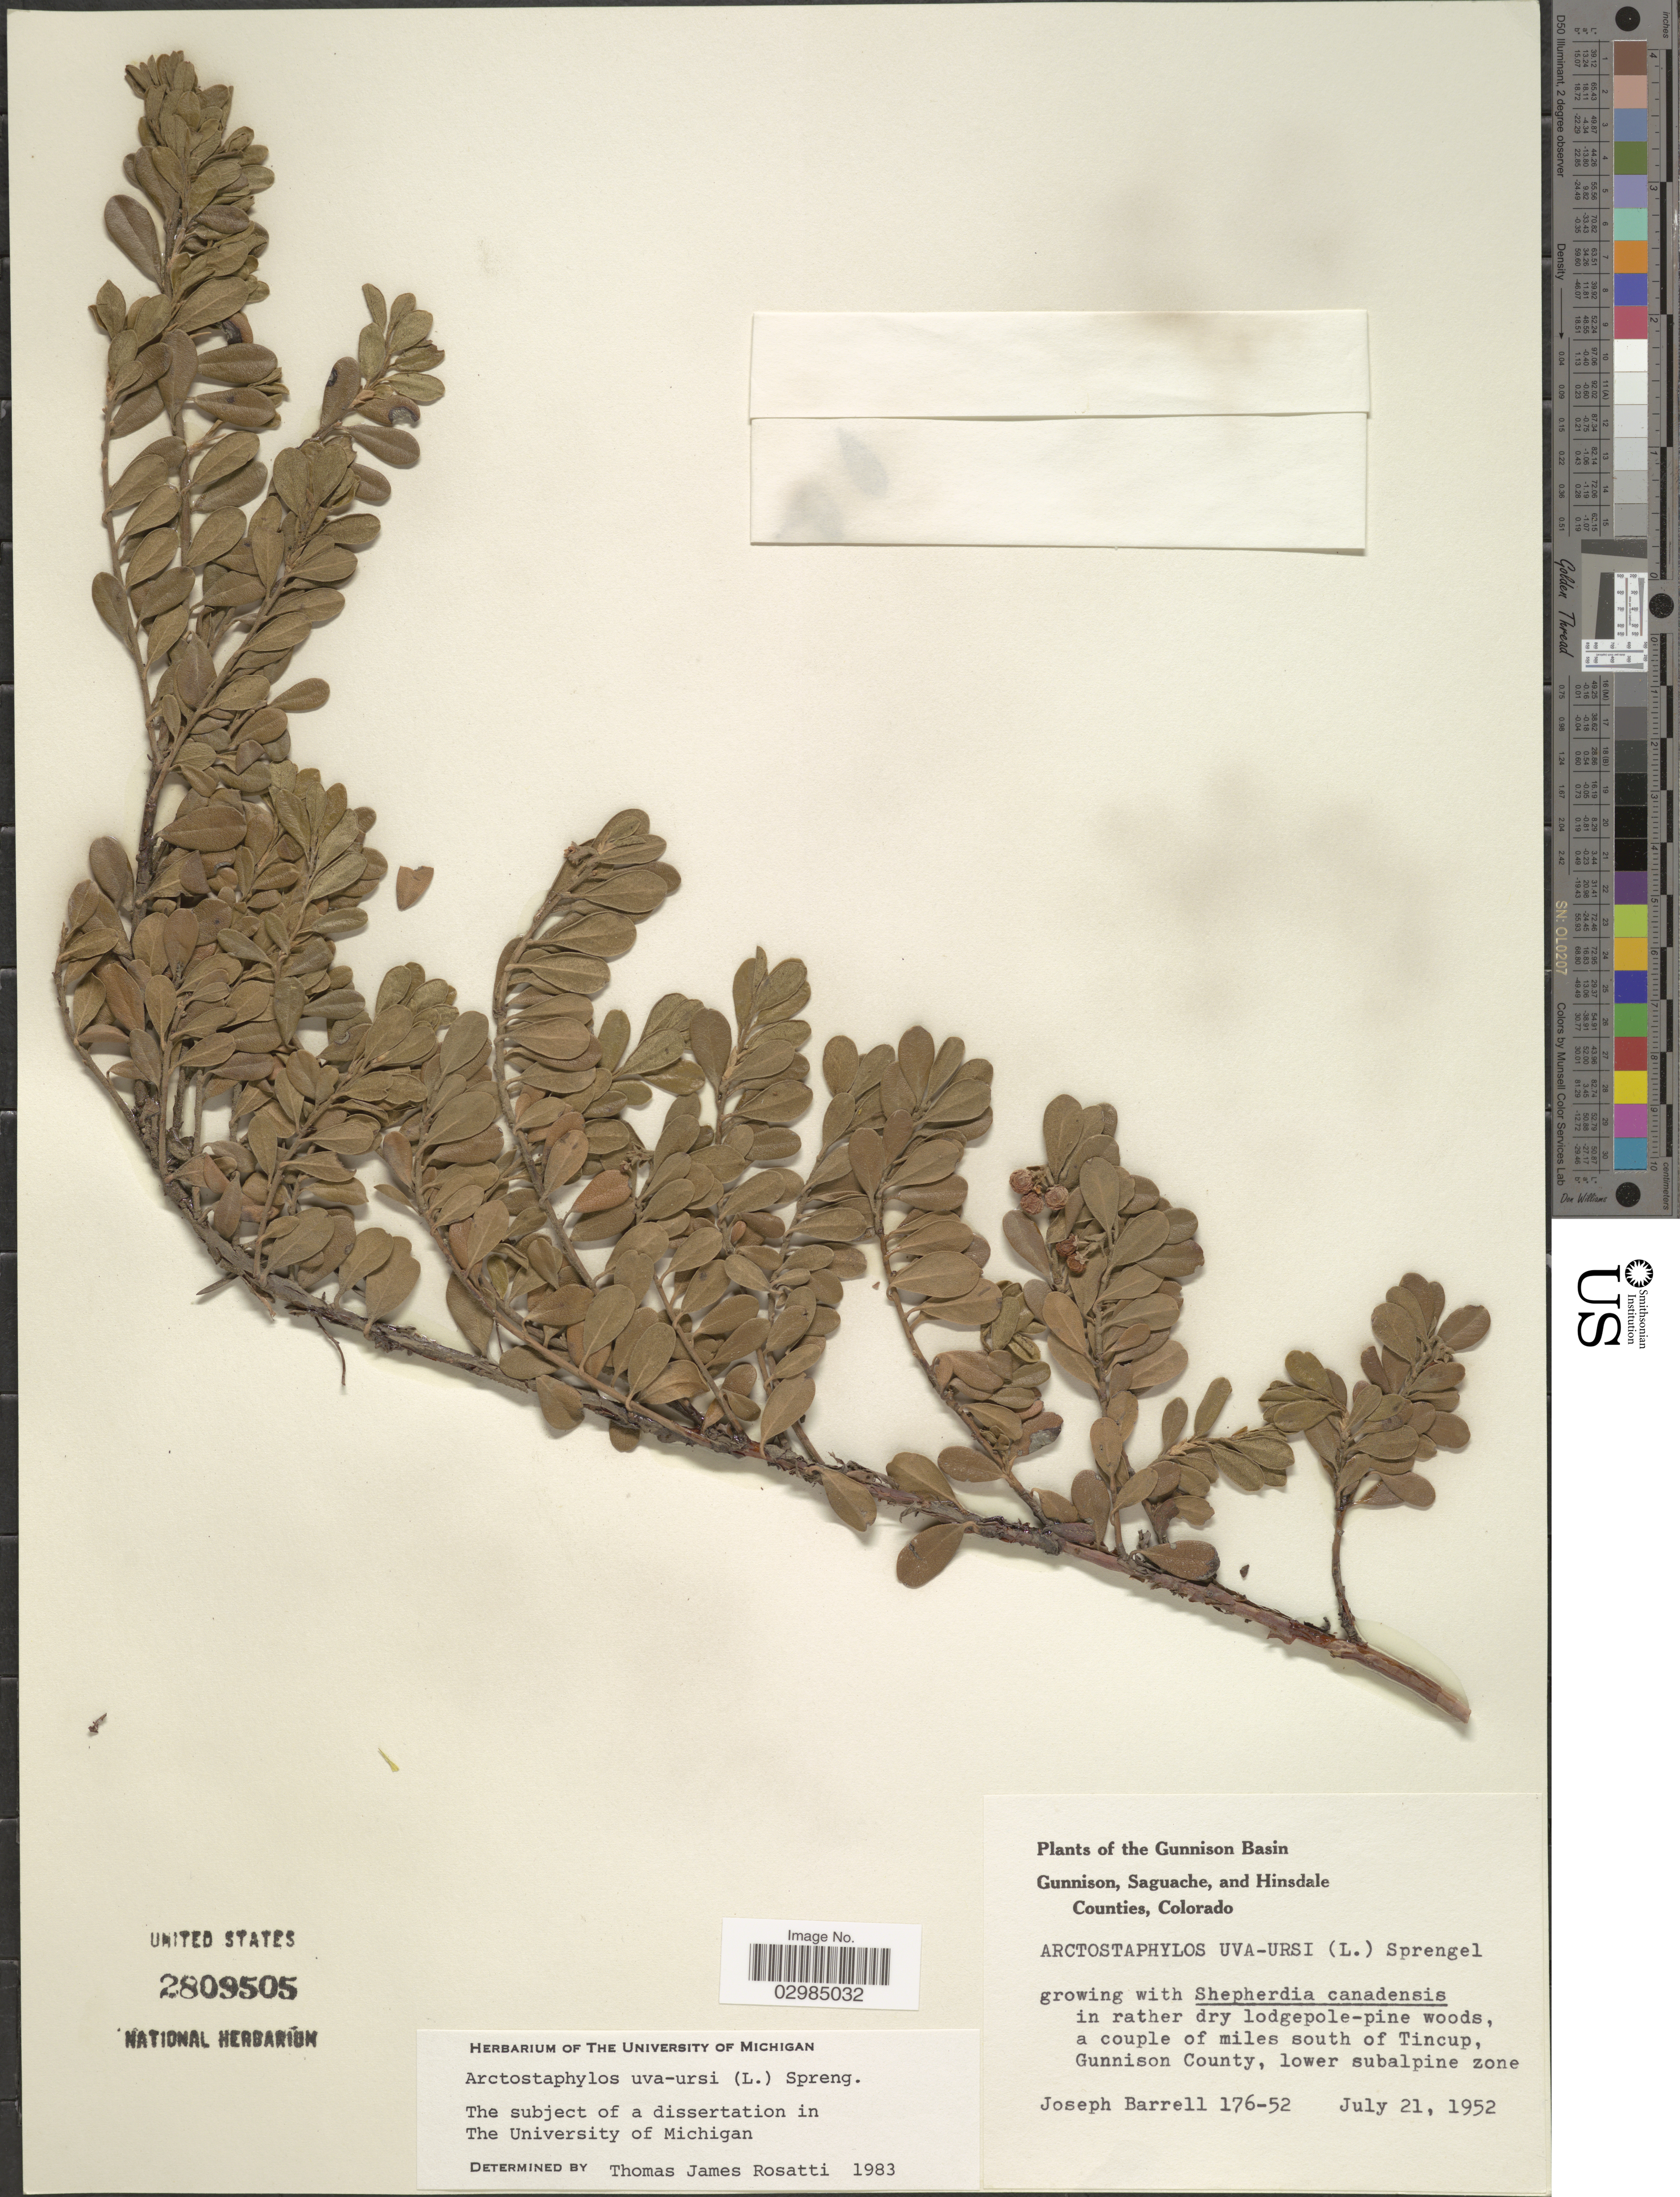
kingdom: Plantae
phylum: Tracheophyta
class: Magnoliopsida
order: Ericales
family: Ericaceae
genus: Arctostaphylos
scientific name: Arctostaphylos uva-ursi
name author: (L.) Spreng.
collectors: J. Barrell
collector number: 176-52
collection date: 1952-07-21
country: United States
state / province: Colorado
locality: Gunnison Basin. A couple of miles south of Tincup, Gunnison County, lower subalpine slope.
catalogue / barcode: US 2809505